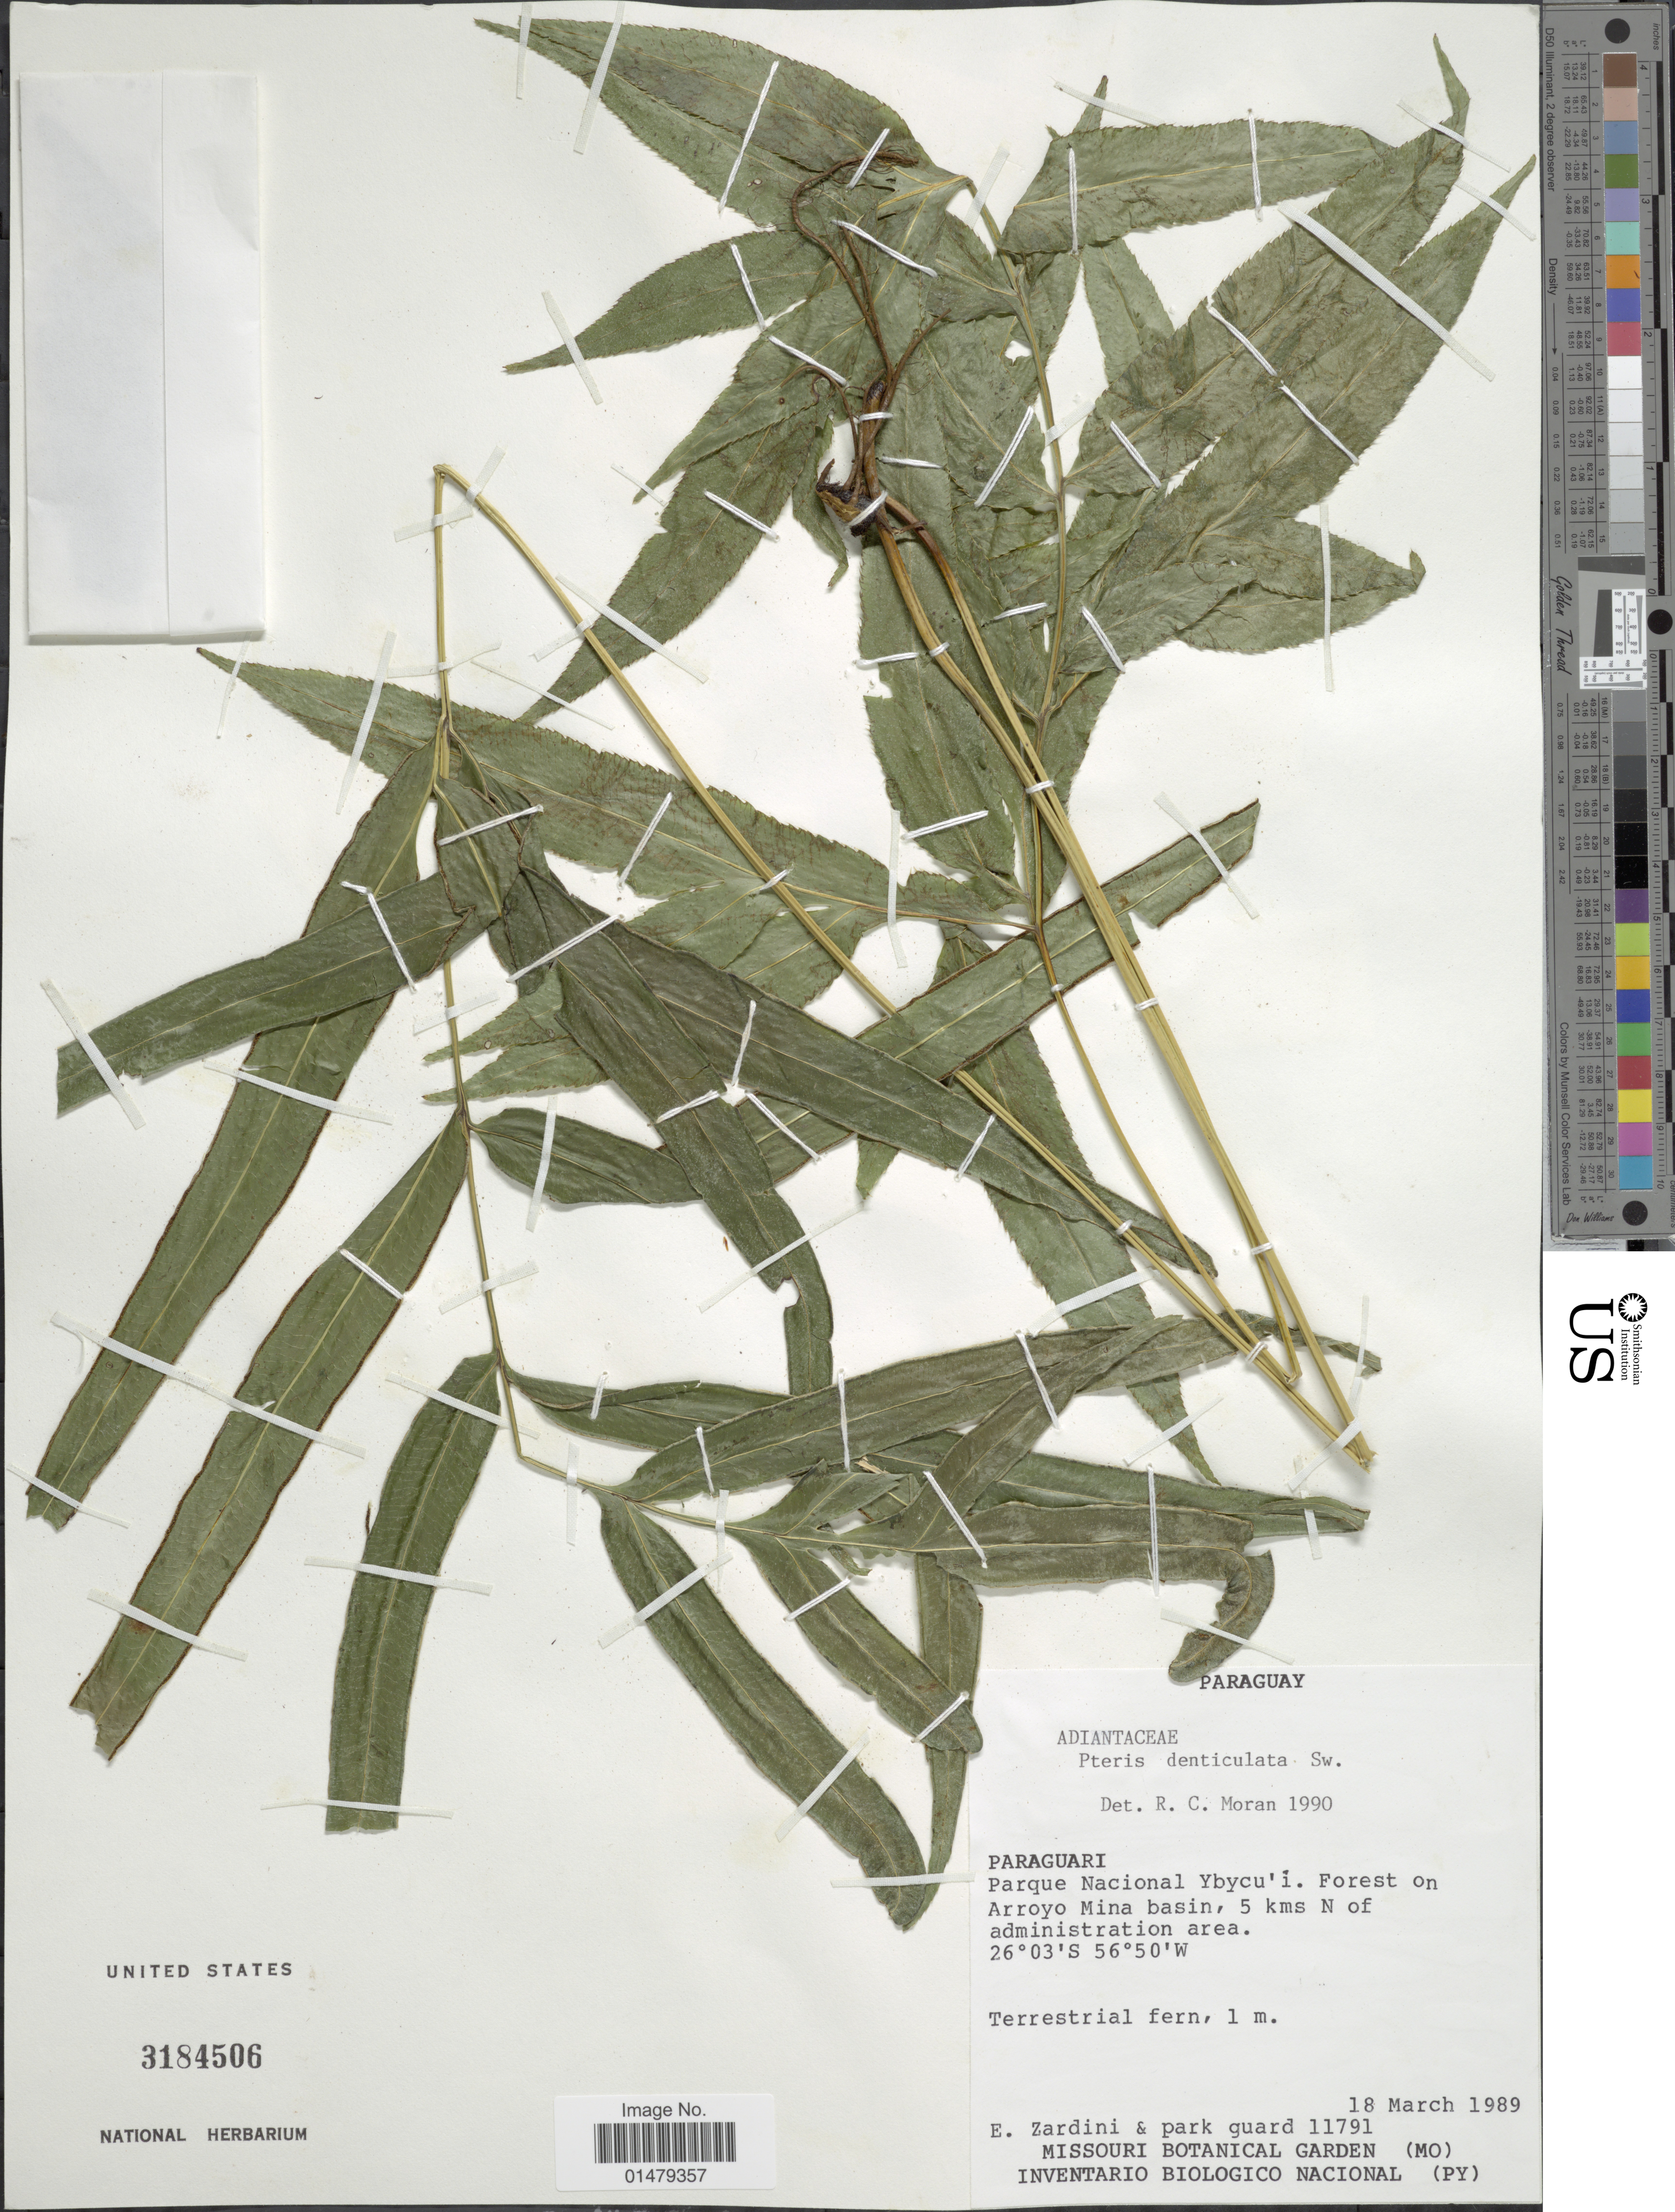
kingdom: Plantae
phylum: Tracheophyta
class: Polypodiopsida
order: Polypodiales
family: Pteridaceae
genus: Pteris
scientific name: Pteris denticulata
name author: Sw.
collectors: E. M. Zardini & Park guard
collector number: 11791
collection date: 1989-03-18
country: Paraguay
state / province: Paraguari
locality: Parque Nacional Ybycu'i. Forest on Arroyo Mina basin, 5 kms N of administration area.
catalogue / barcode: US 3184506